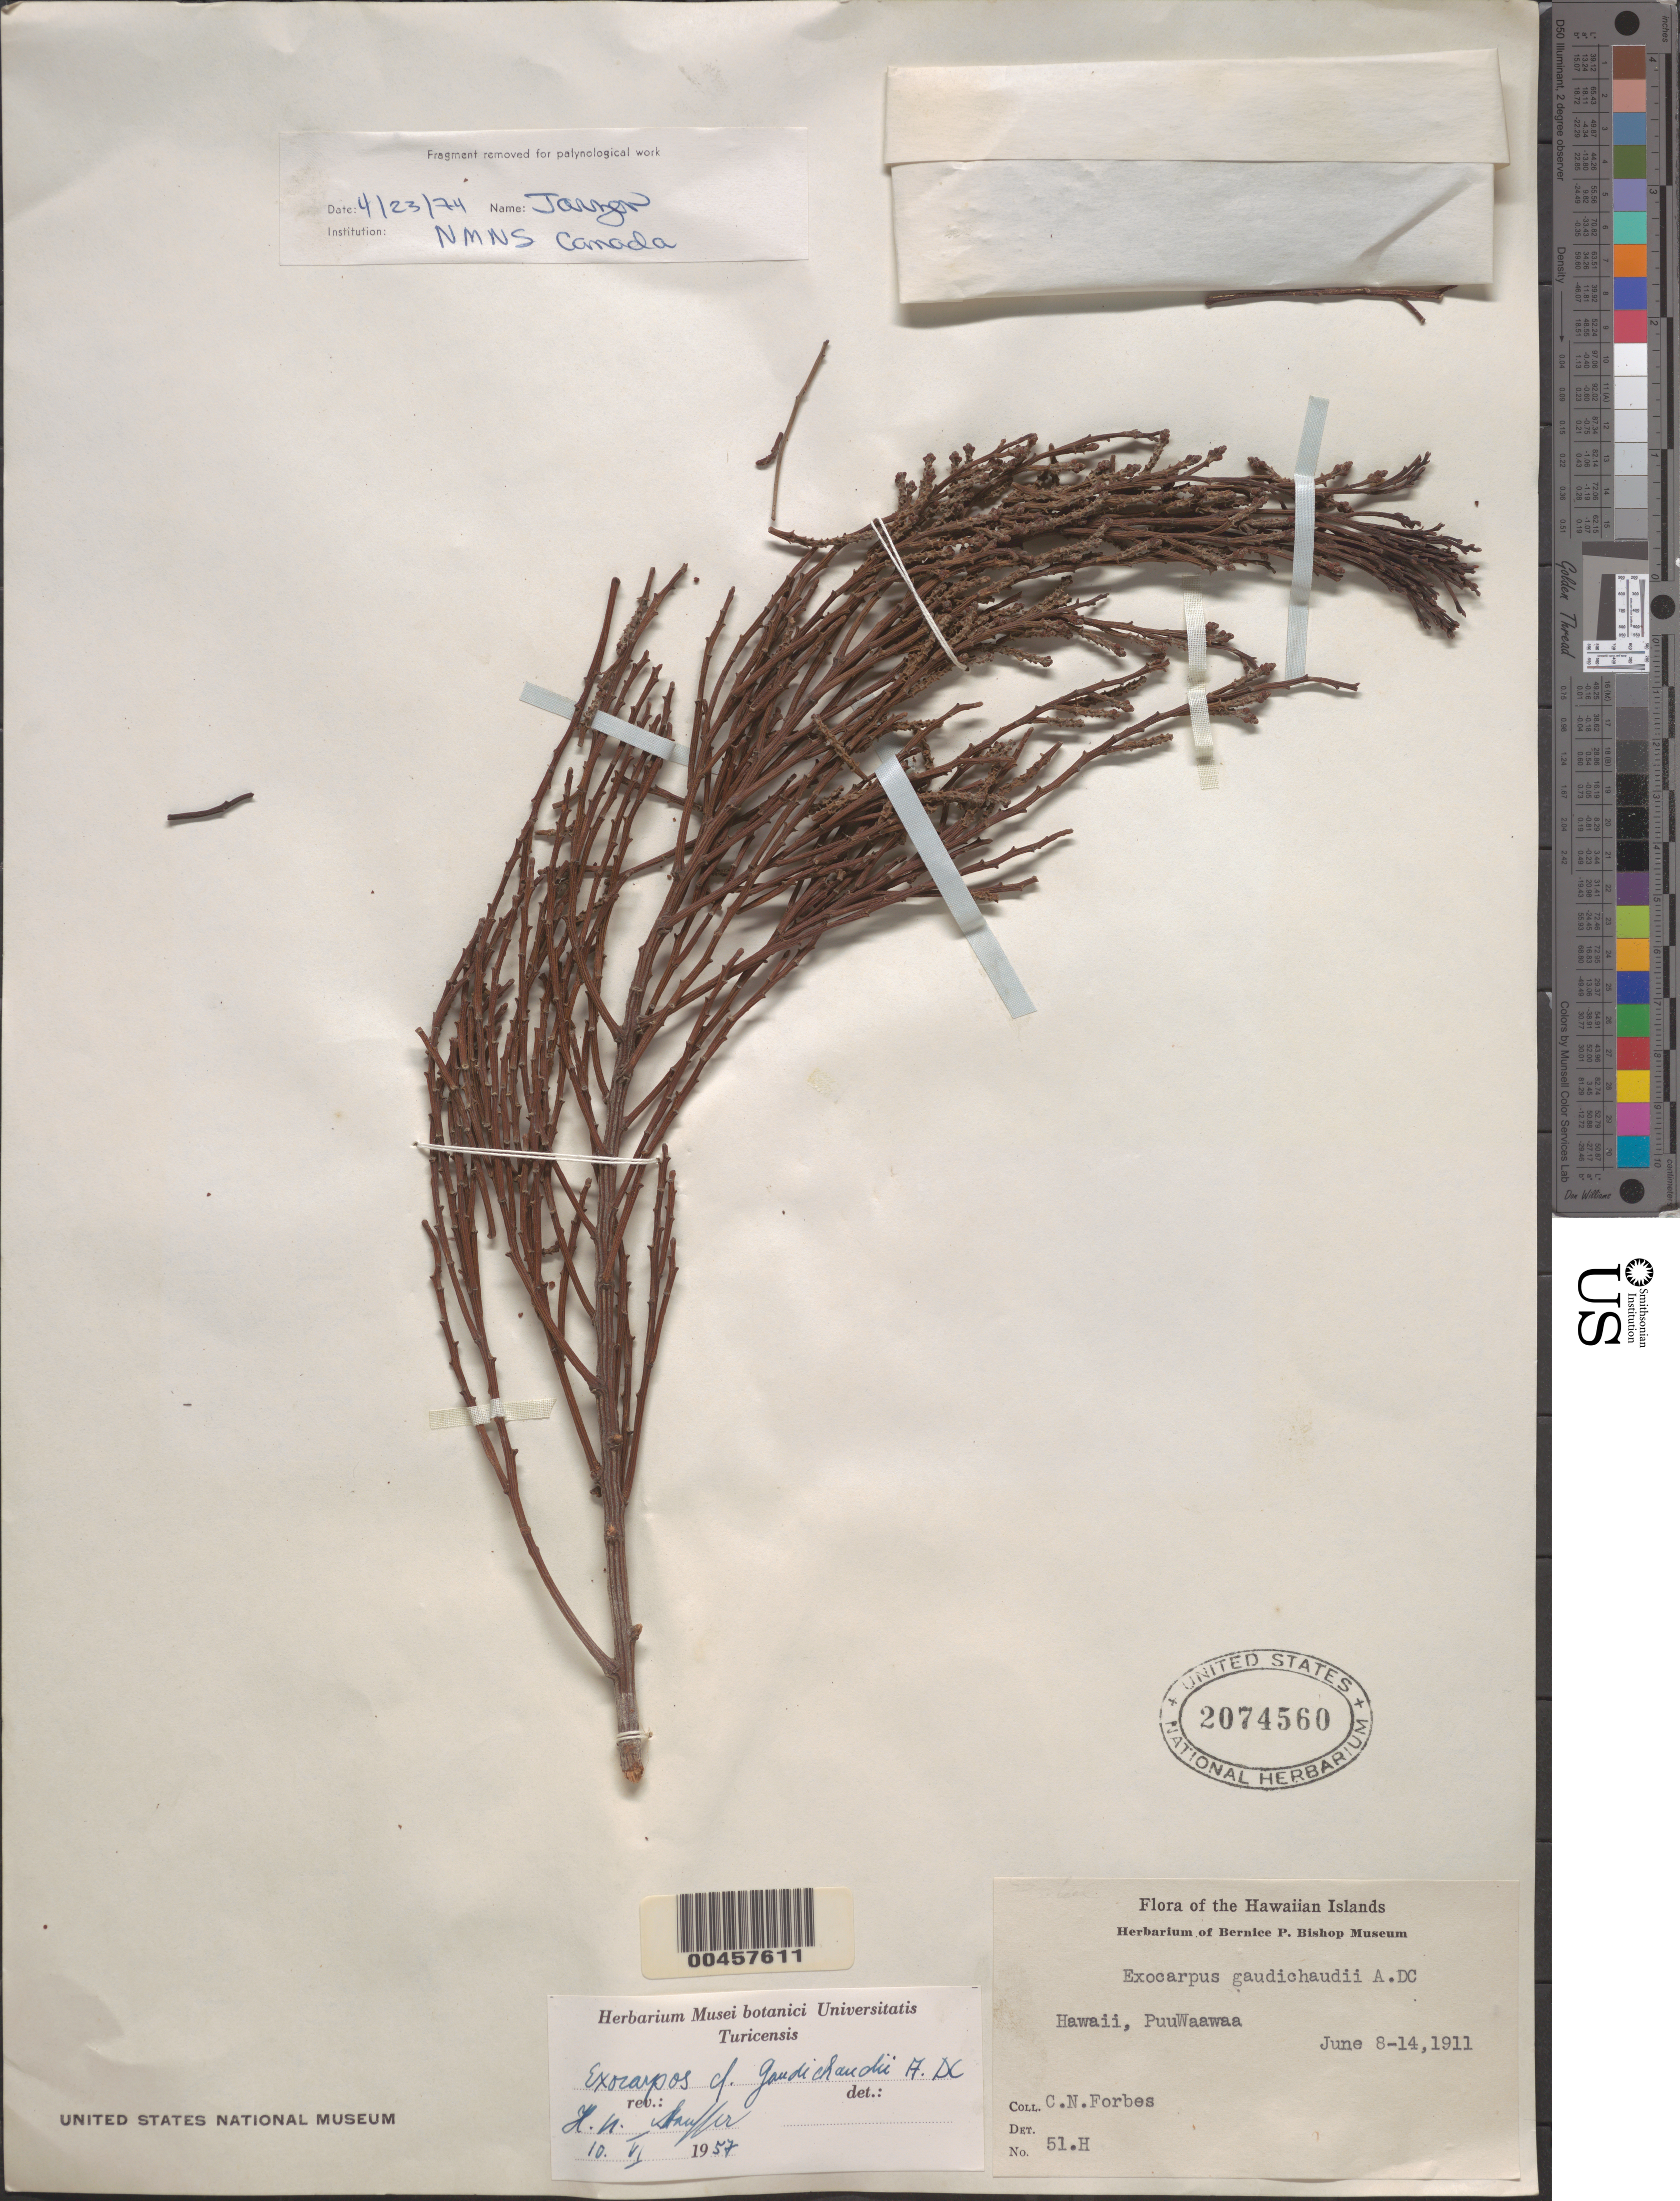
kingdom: Plantae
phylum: Tracheophyta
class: Magnoliopsida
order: Santalales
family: Santalaceae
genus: Exocarpos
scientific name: Exocarpos gaudichaudii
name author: A. DC.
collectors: C. N. Forbes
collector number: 51.H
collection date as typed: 8 Jun 1911 to 14 Jun 1911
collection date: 1911-06-08/1911-06-14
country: United States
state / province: Hawaii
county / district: Hawaii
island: Hawaii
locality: Puu Waawaa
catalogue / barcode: US 2074560